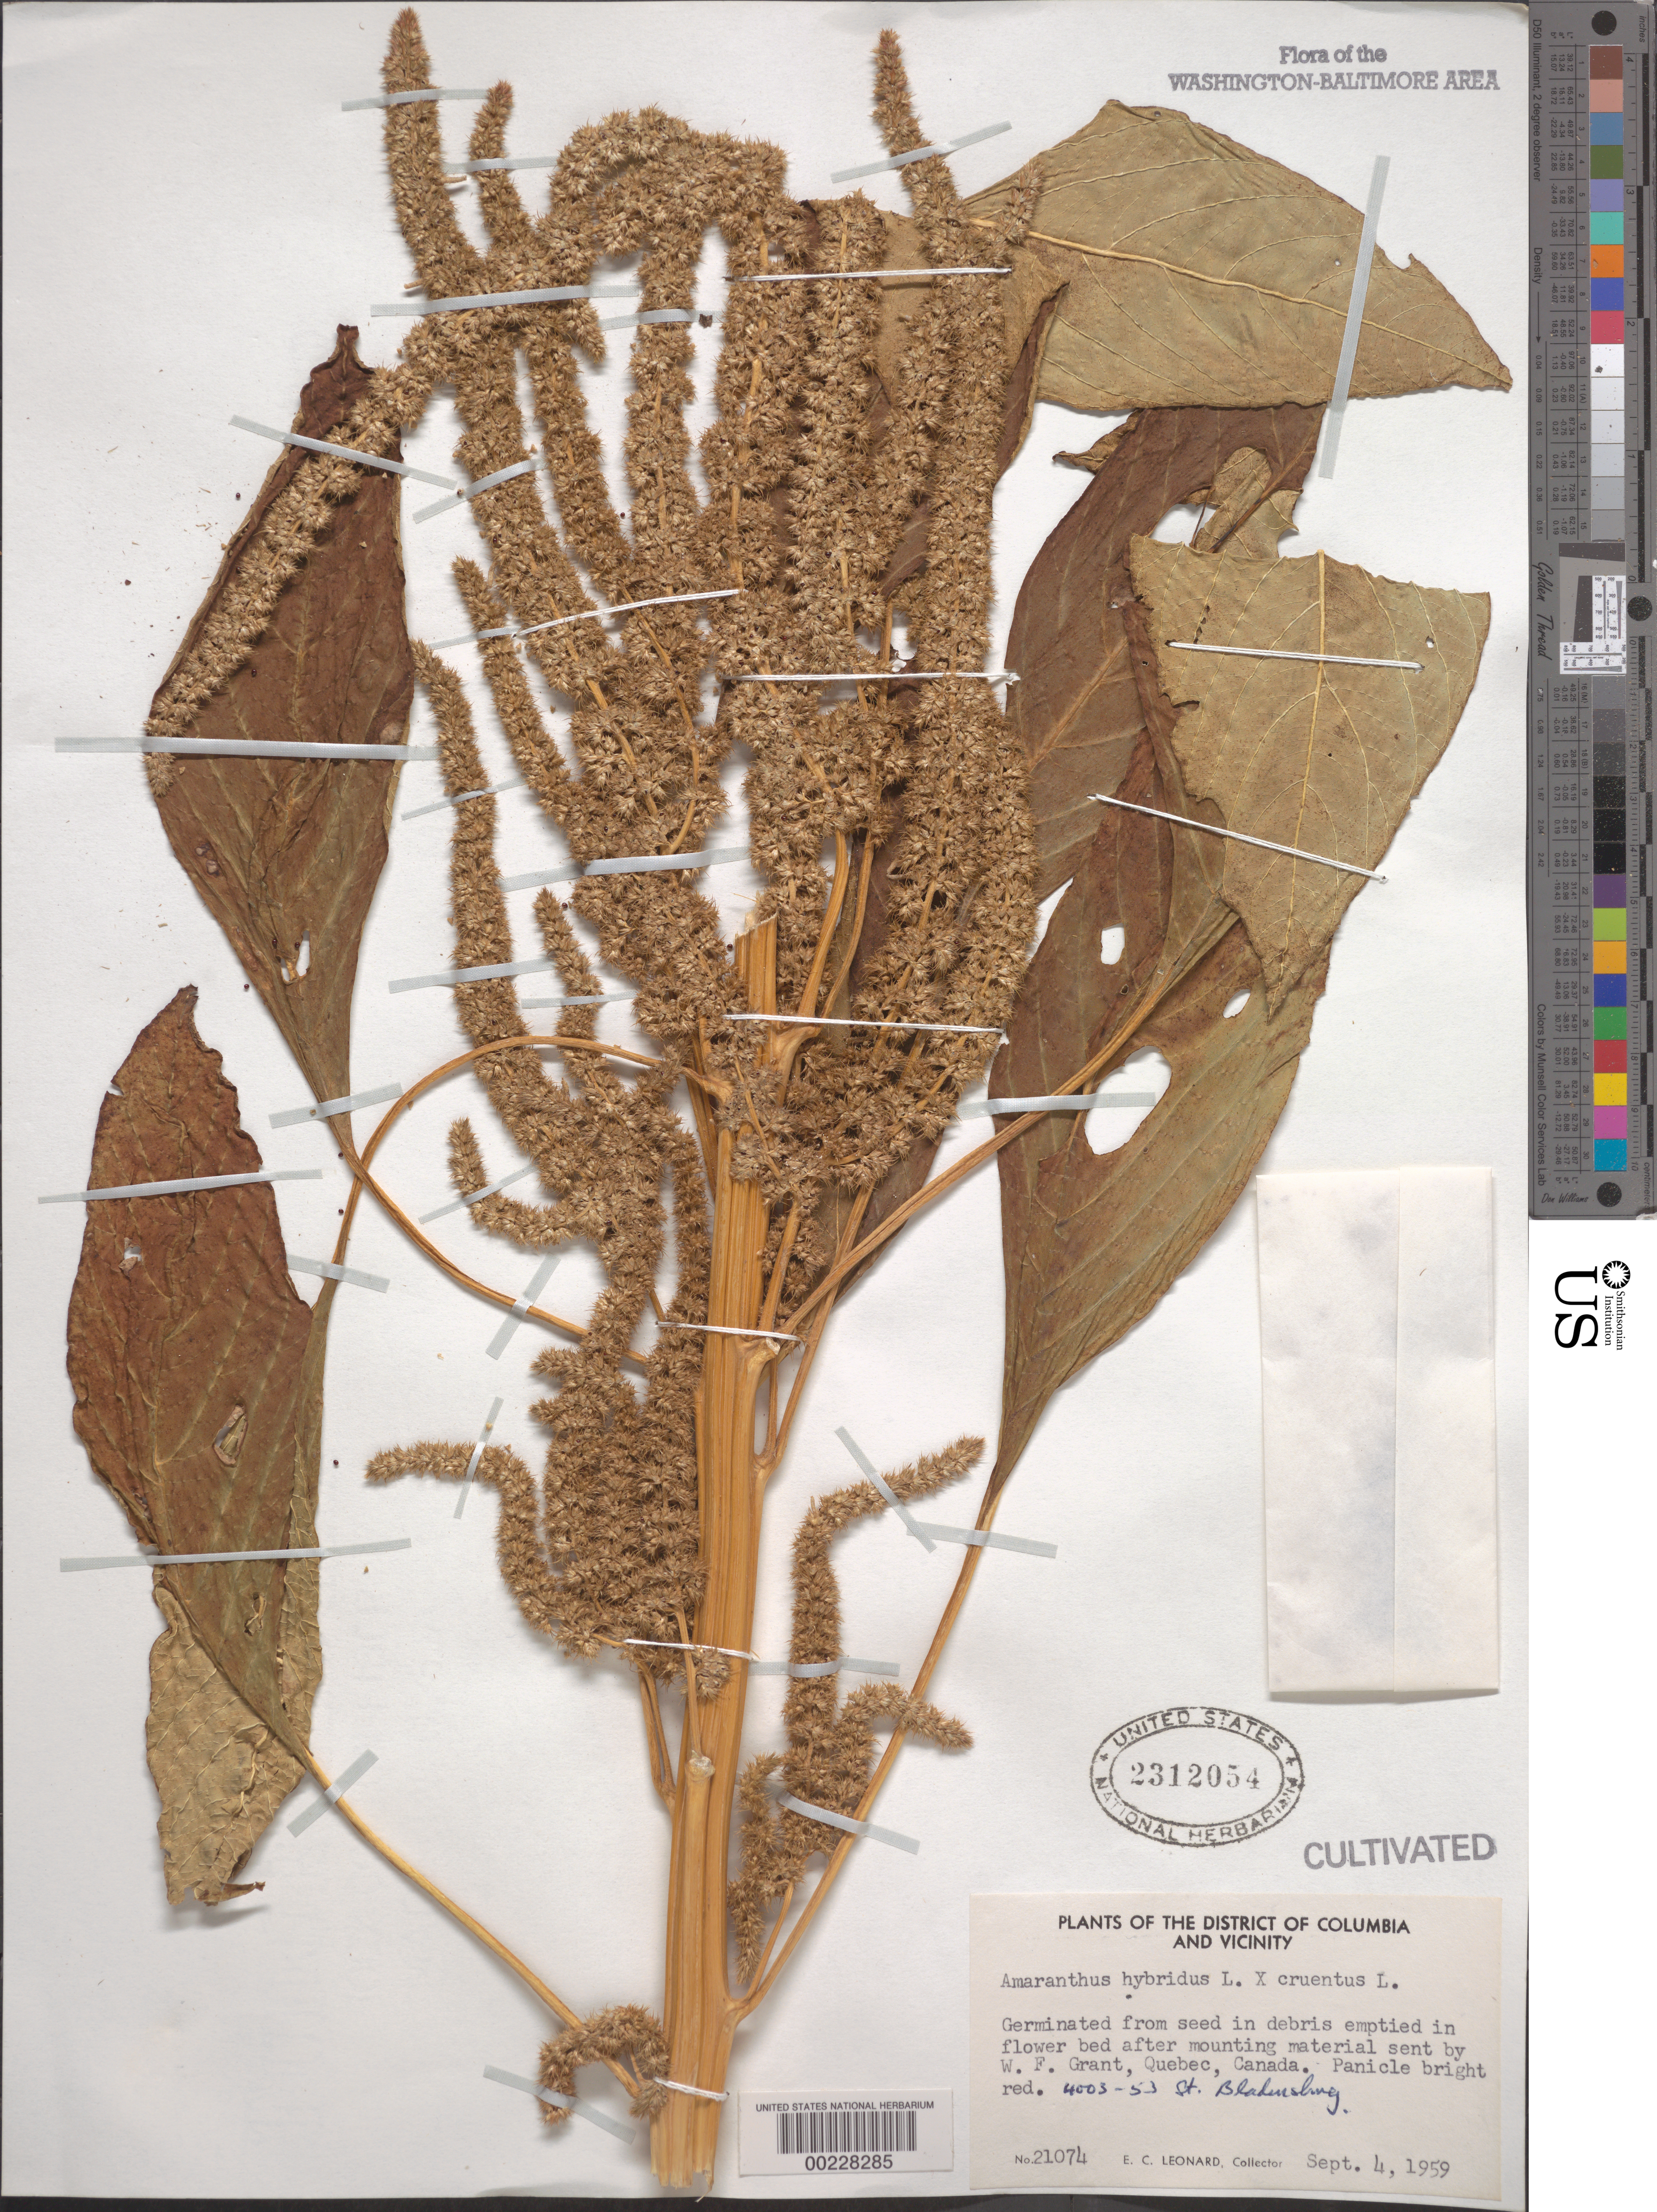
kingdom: Plantae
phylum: Tracheophyta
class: Magnoliopsida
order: Caryophyllales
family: Amaranthaceae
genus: Amaranthus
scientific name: Amaranthus hybridus x A. cruentus L.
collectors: E. C. Leonard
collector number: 21074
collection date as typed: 04 Sep 1959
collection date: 1959-09-04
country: United States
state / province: Maryland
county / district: Prince George's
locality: Bladensburg, Decatur Heights, 4003 53 St, garden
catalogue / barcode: US 2312054